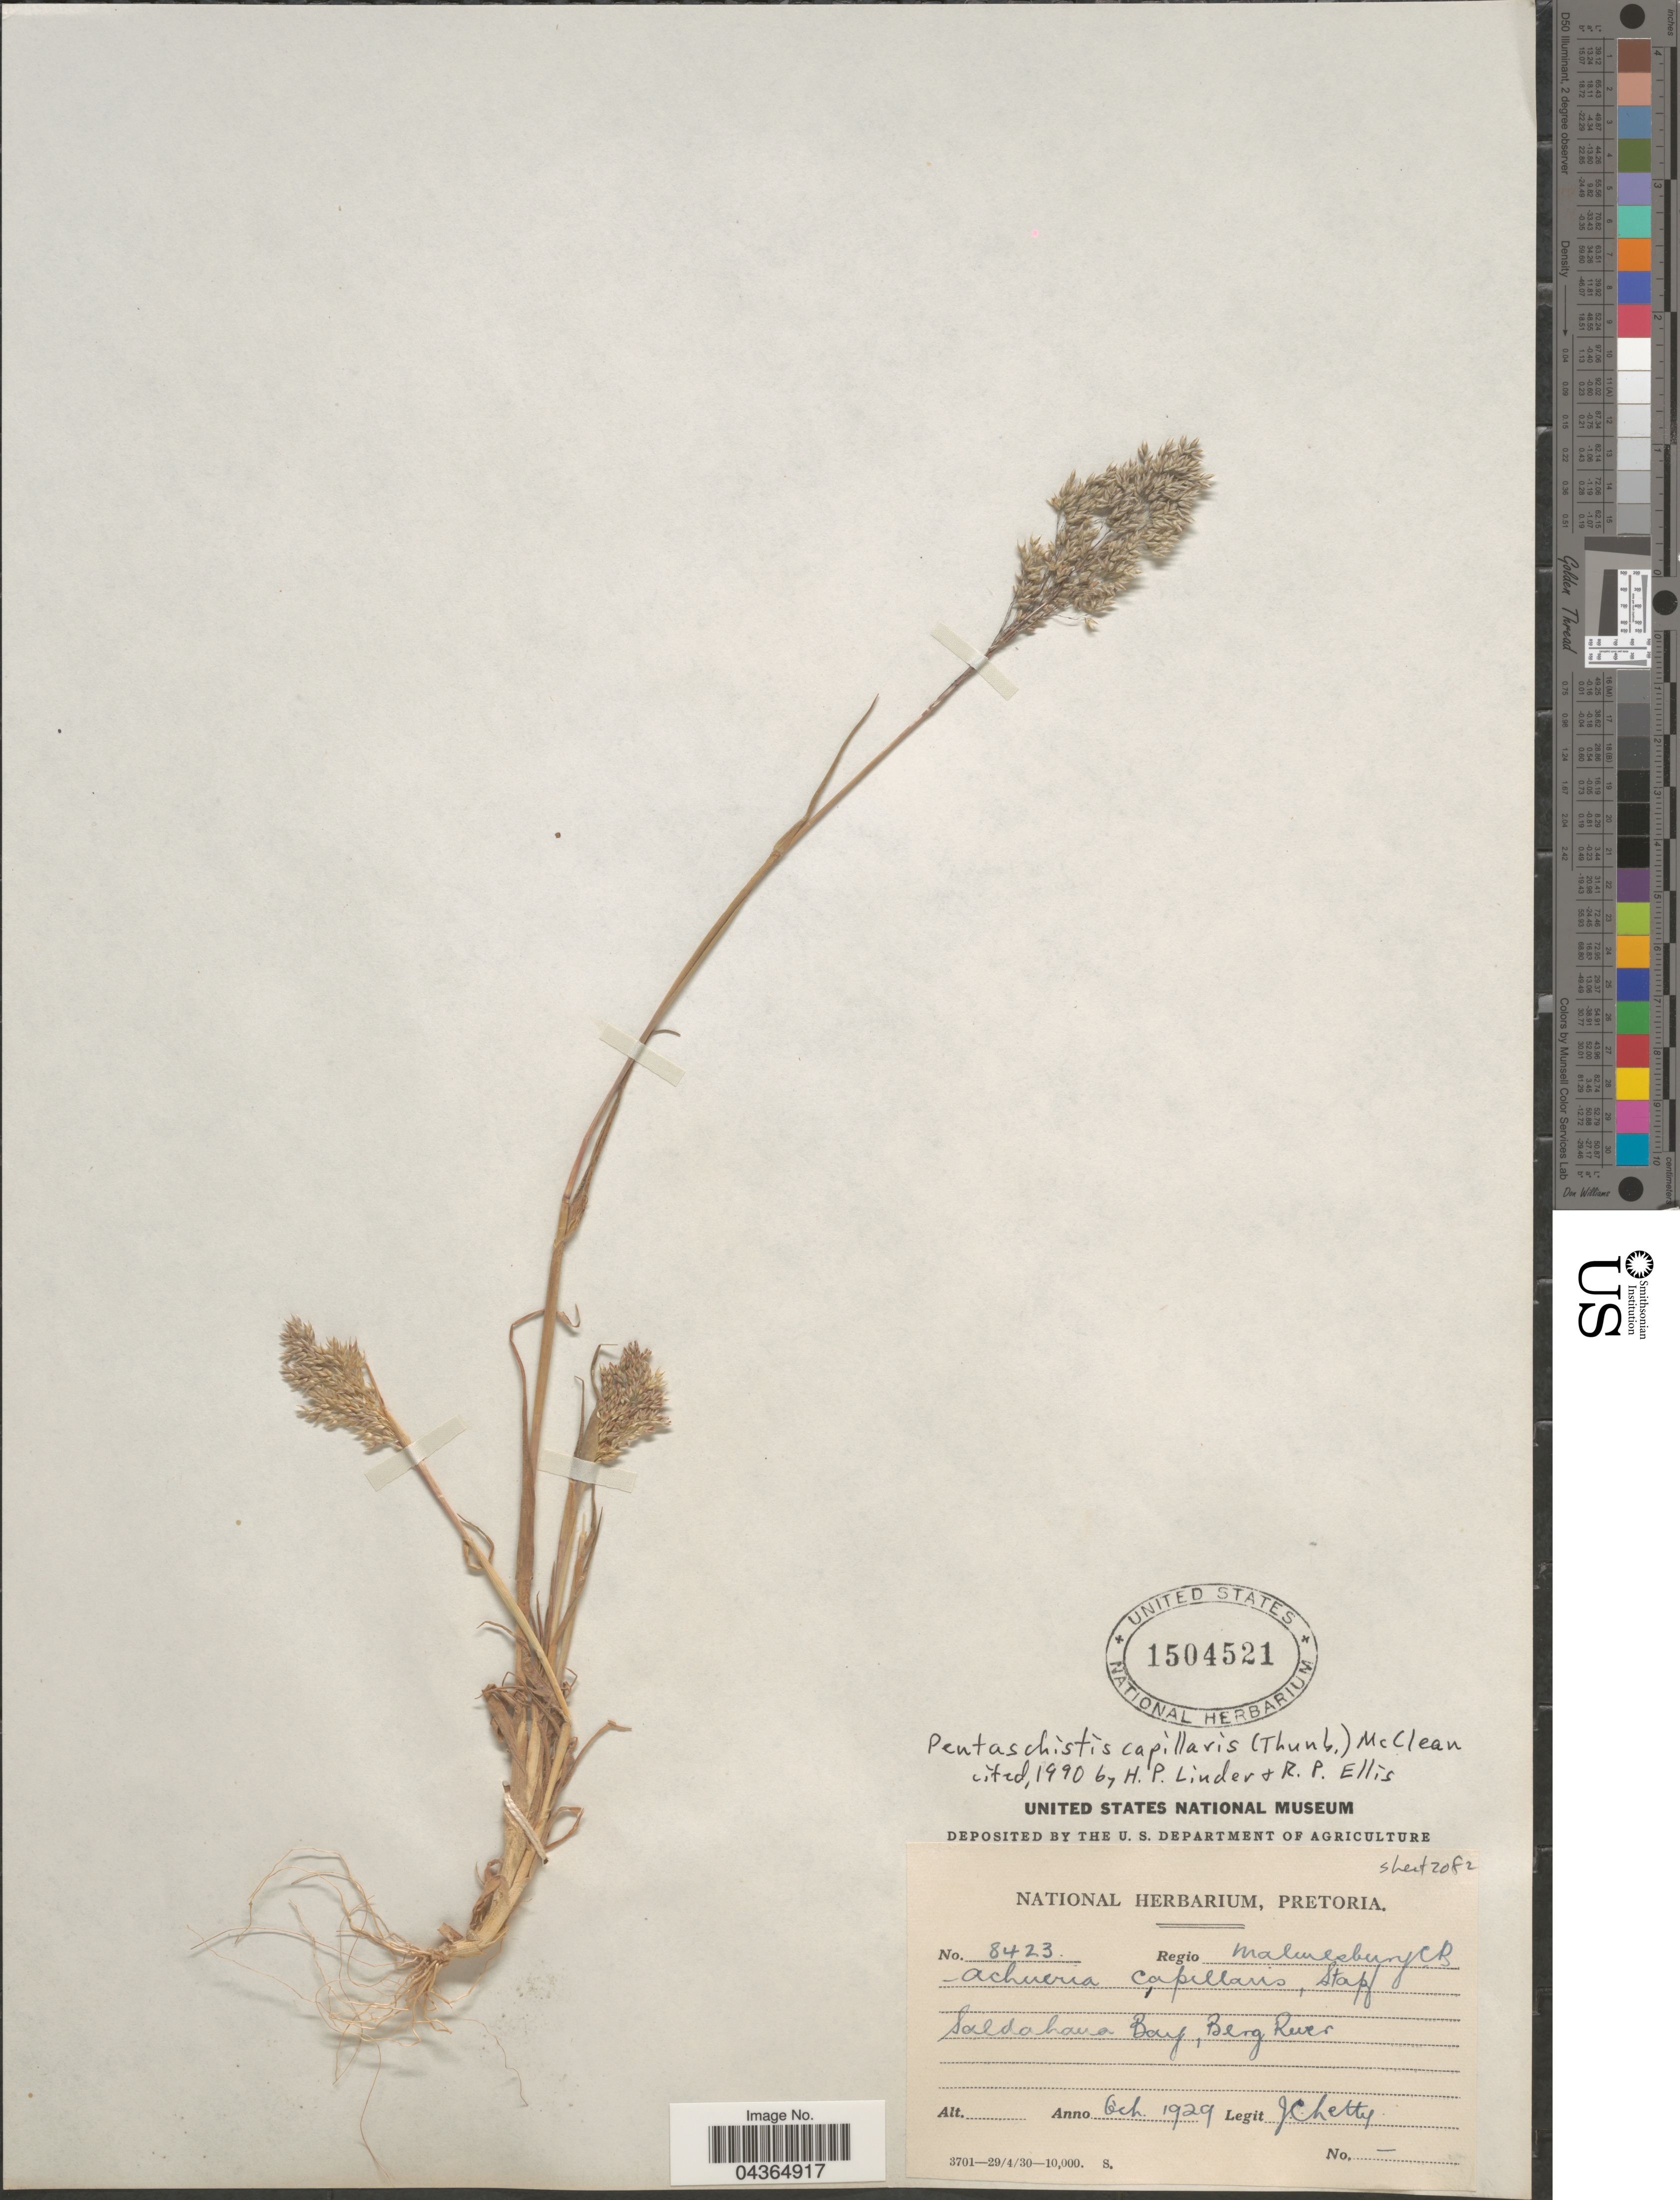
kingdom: Plantae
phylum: Tracheophyta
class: Liliopsida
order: Poales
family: Poaceae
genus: Pentameris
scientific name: Pentameris capillaris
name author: (Thunb.) Galley & H.P. Linder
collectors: J. Letty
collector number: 8423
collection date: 1929-10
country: South Africa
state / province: Western Cape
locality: Regio Malmesbury, CP. Saldahana Bay, Berg River.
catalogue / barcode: US 1504521